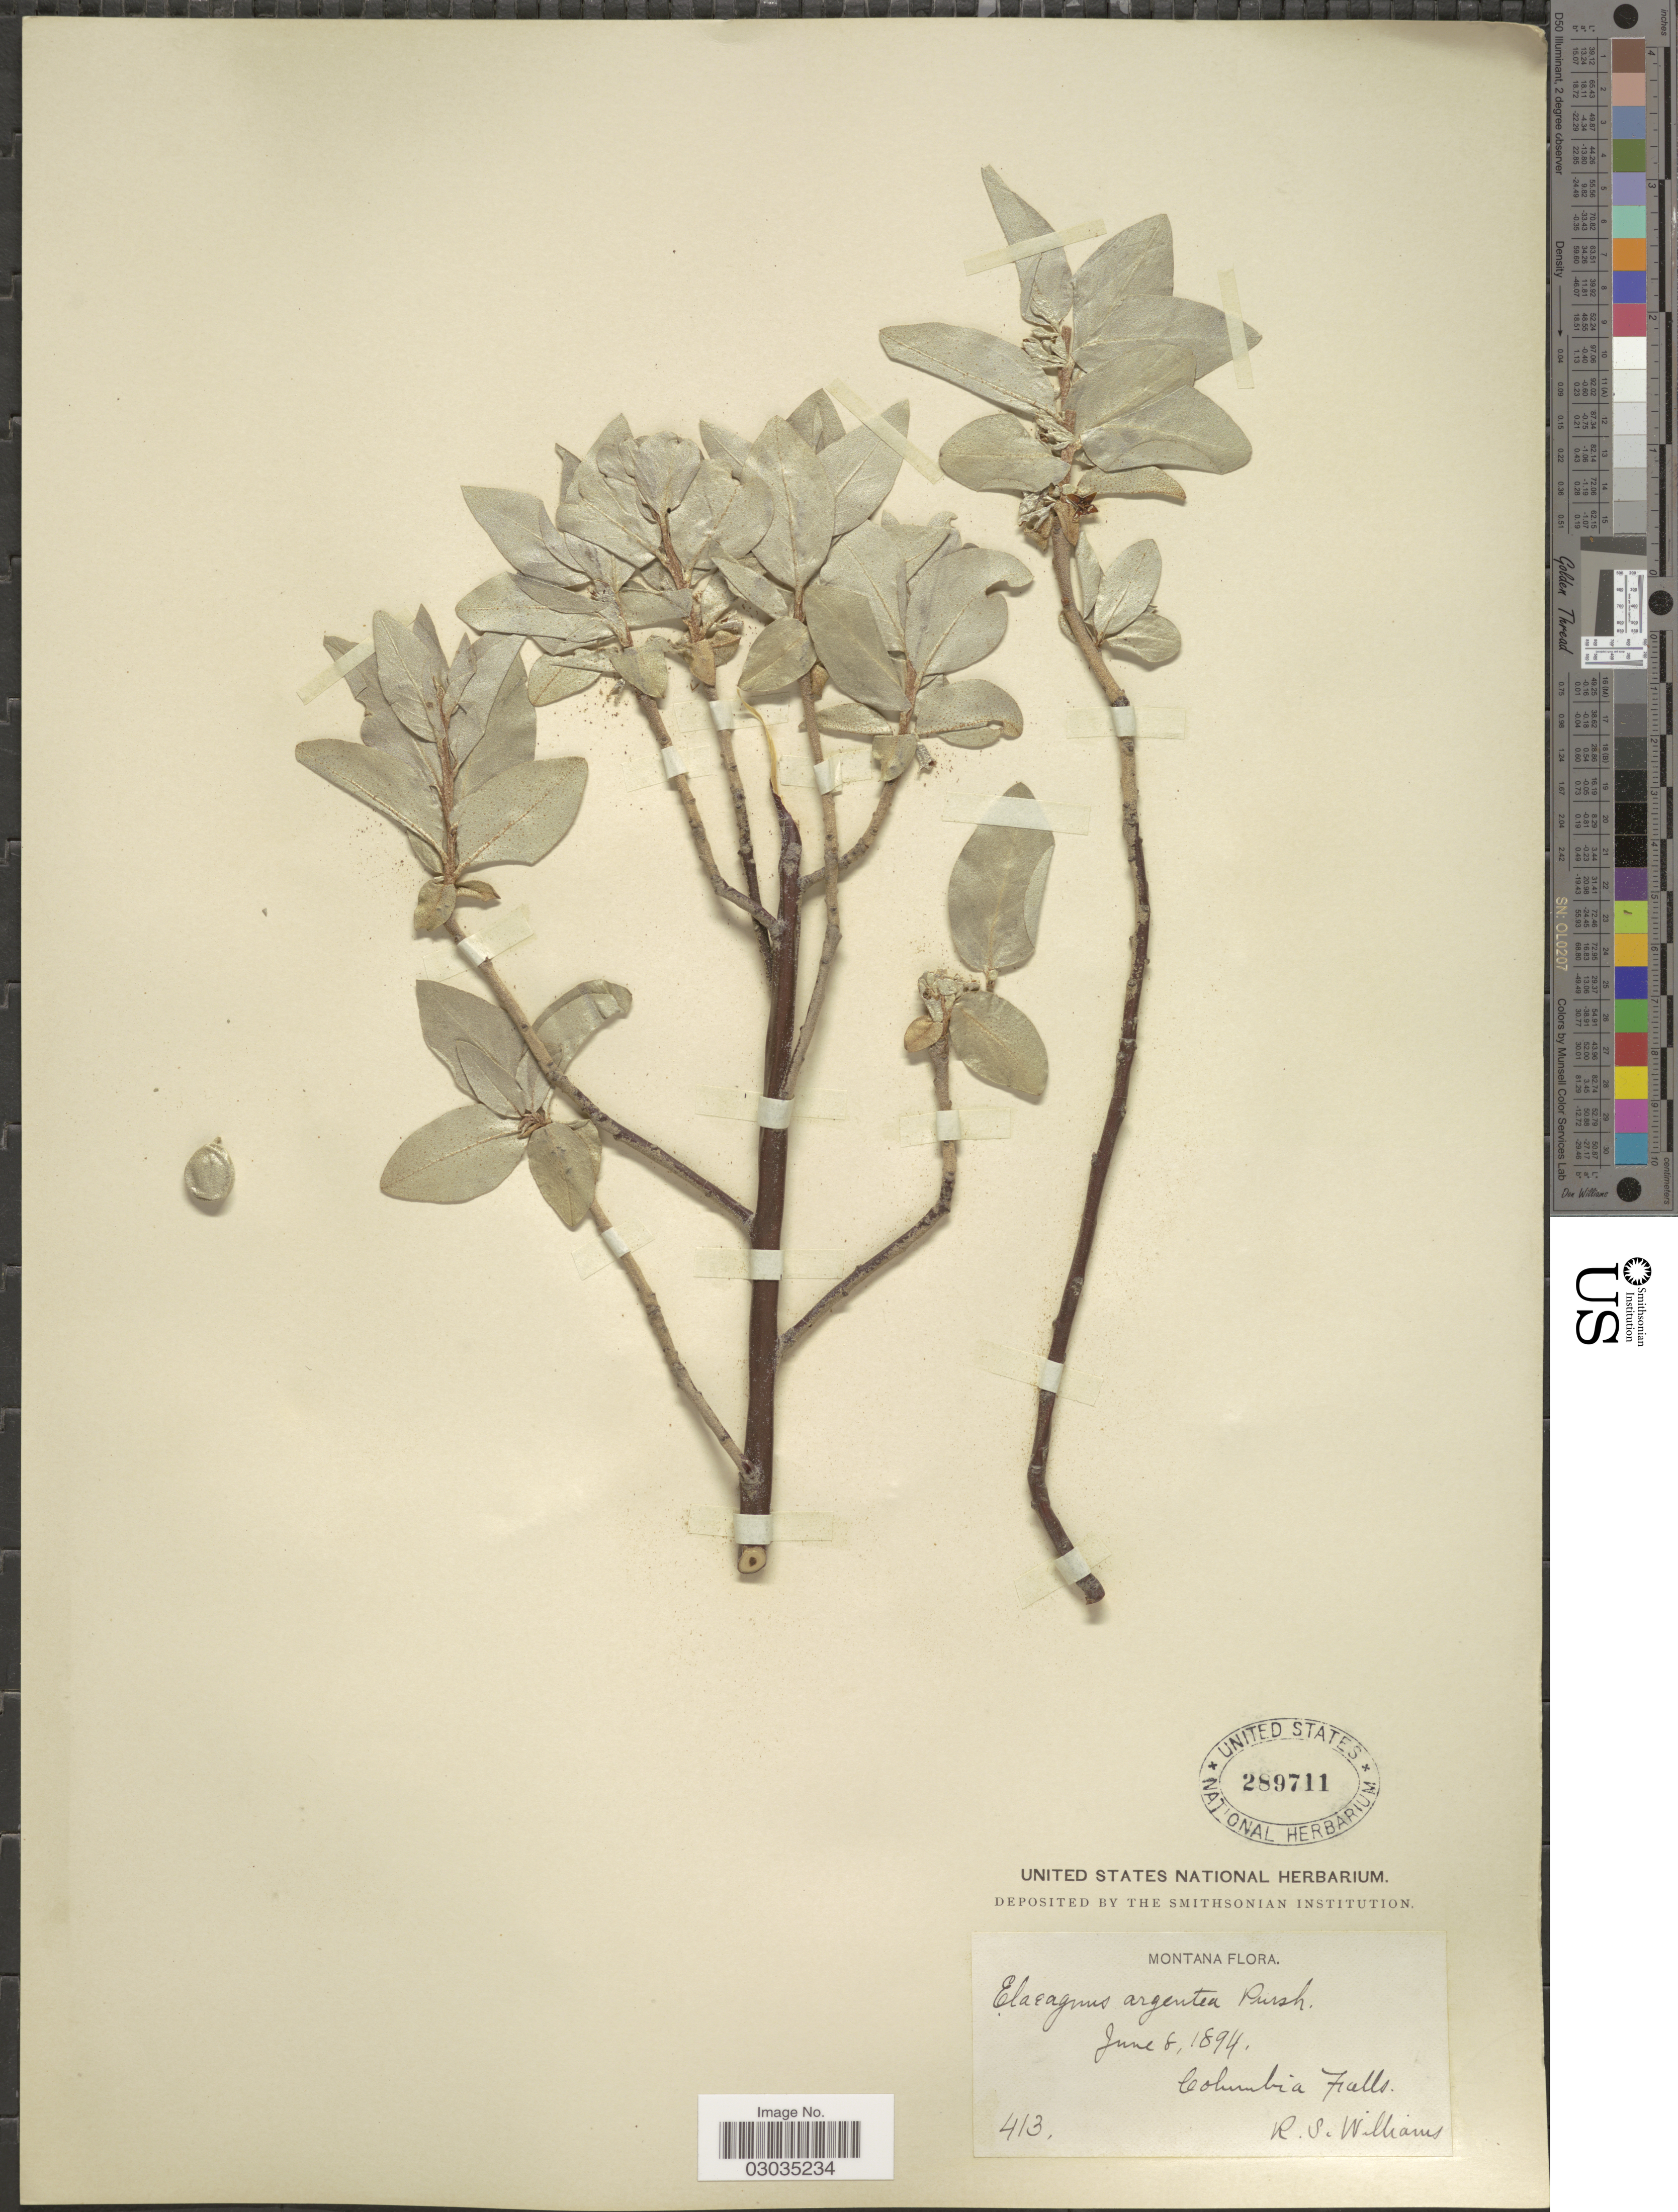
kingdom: Plantae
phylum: Tracheophyta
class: Magnoliopsida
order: Rosales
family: Elaeagnaceae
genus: Elaeagnus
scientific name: Elaeagnus commutata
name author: Bernh. ex Rydb.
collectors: R. S. Williams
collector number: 413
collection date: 1894-06-08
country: United States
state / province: Montana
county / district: Flathead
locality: Columbia Falls.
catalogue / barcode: US 289711